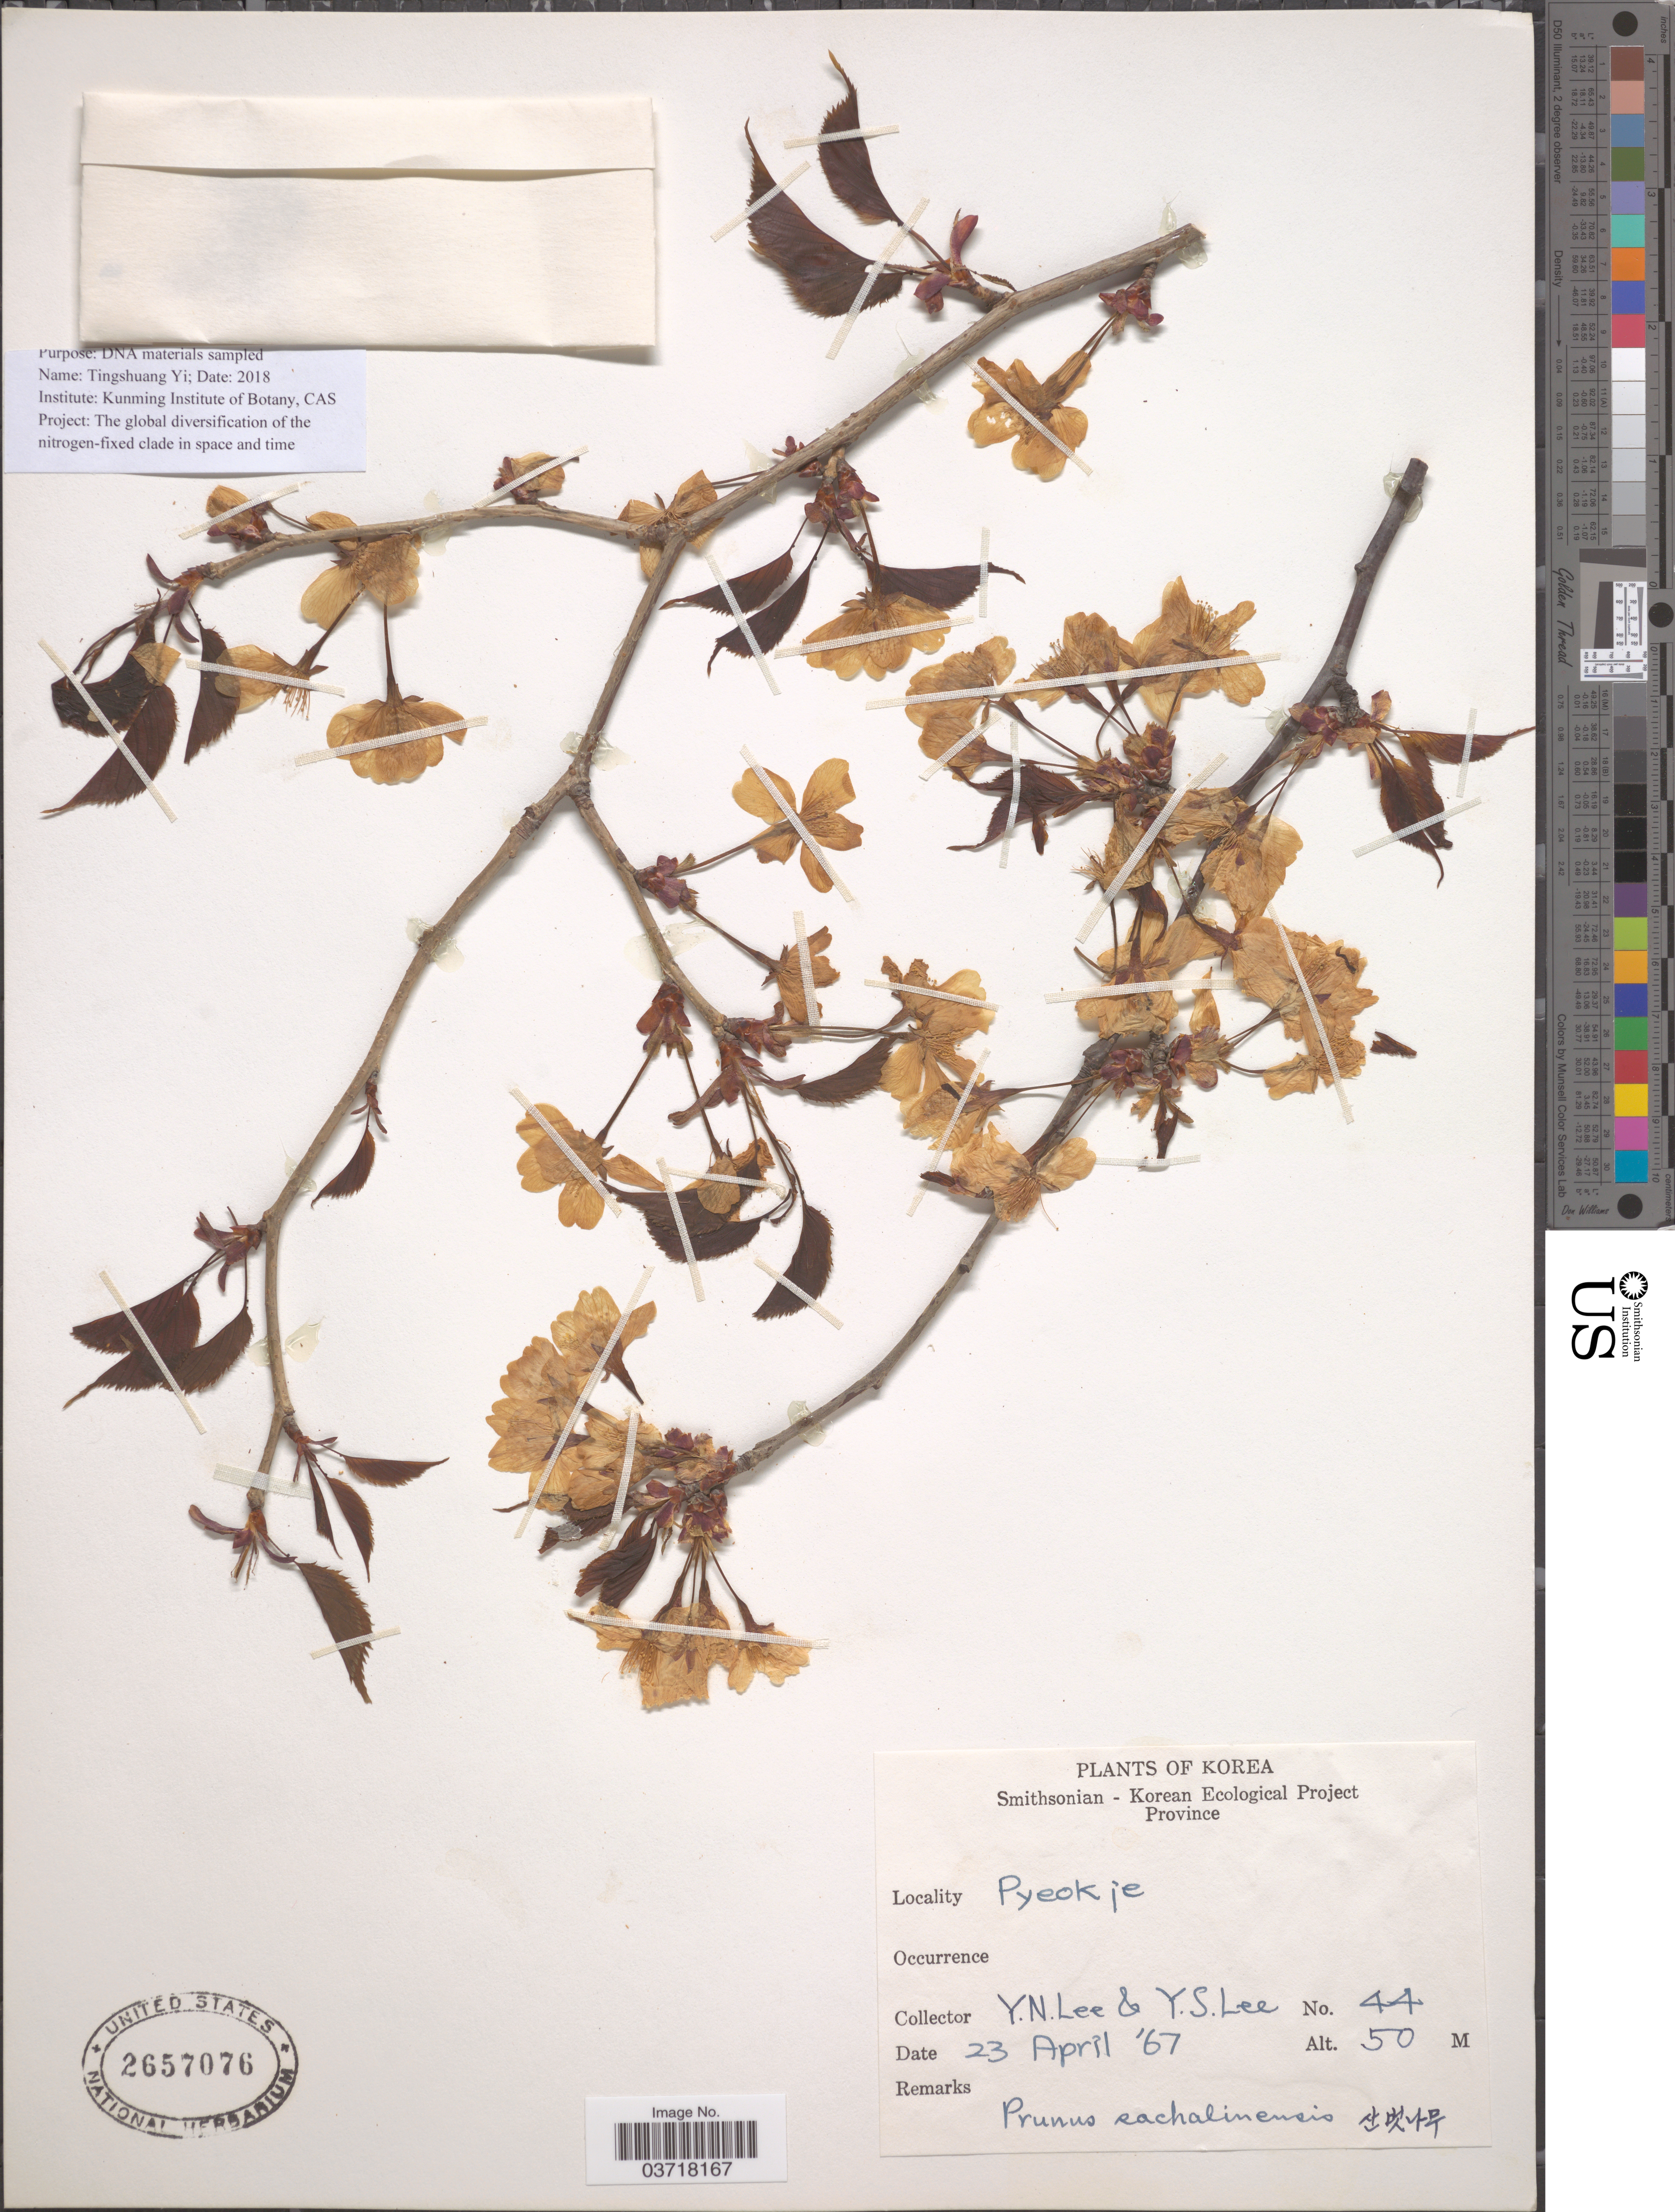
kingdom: Plantae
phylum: Tracheophyta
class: Magnoliopsida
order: Rosales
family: Rosaceae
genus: Prunus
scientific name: Prunus rufomicans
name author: Koehne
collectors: Y. N. Lee & Y. S. Lee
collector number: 44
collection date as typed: Transcribed d/m/y: 23/4/67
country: South Korea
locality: Pyeokje.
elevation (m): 50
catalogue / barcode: US 2657076